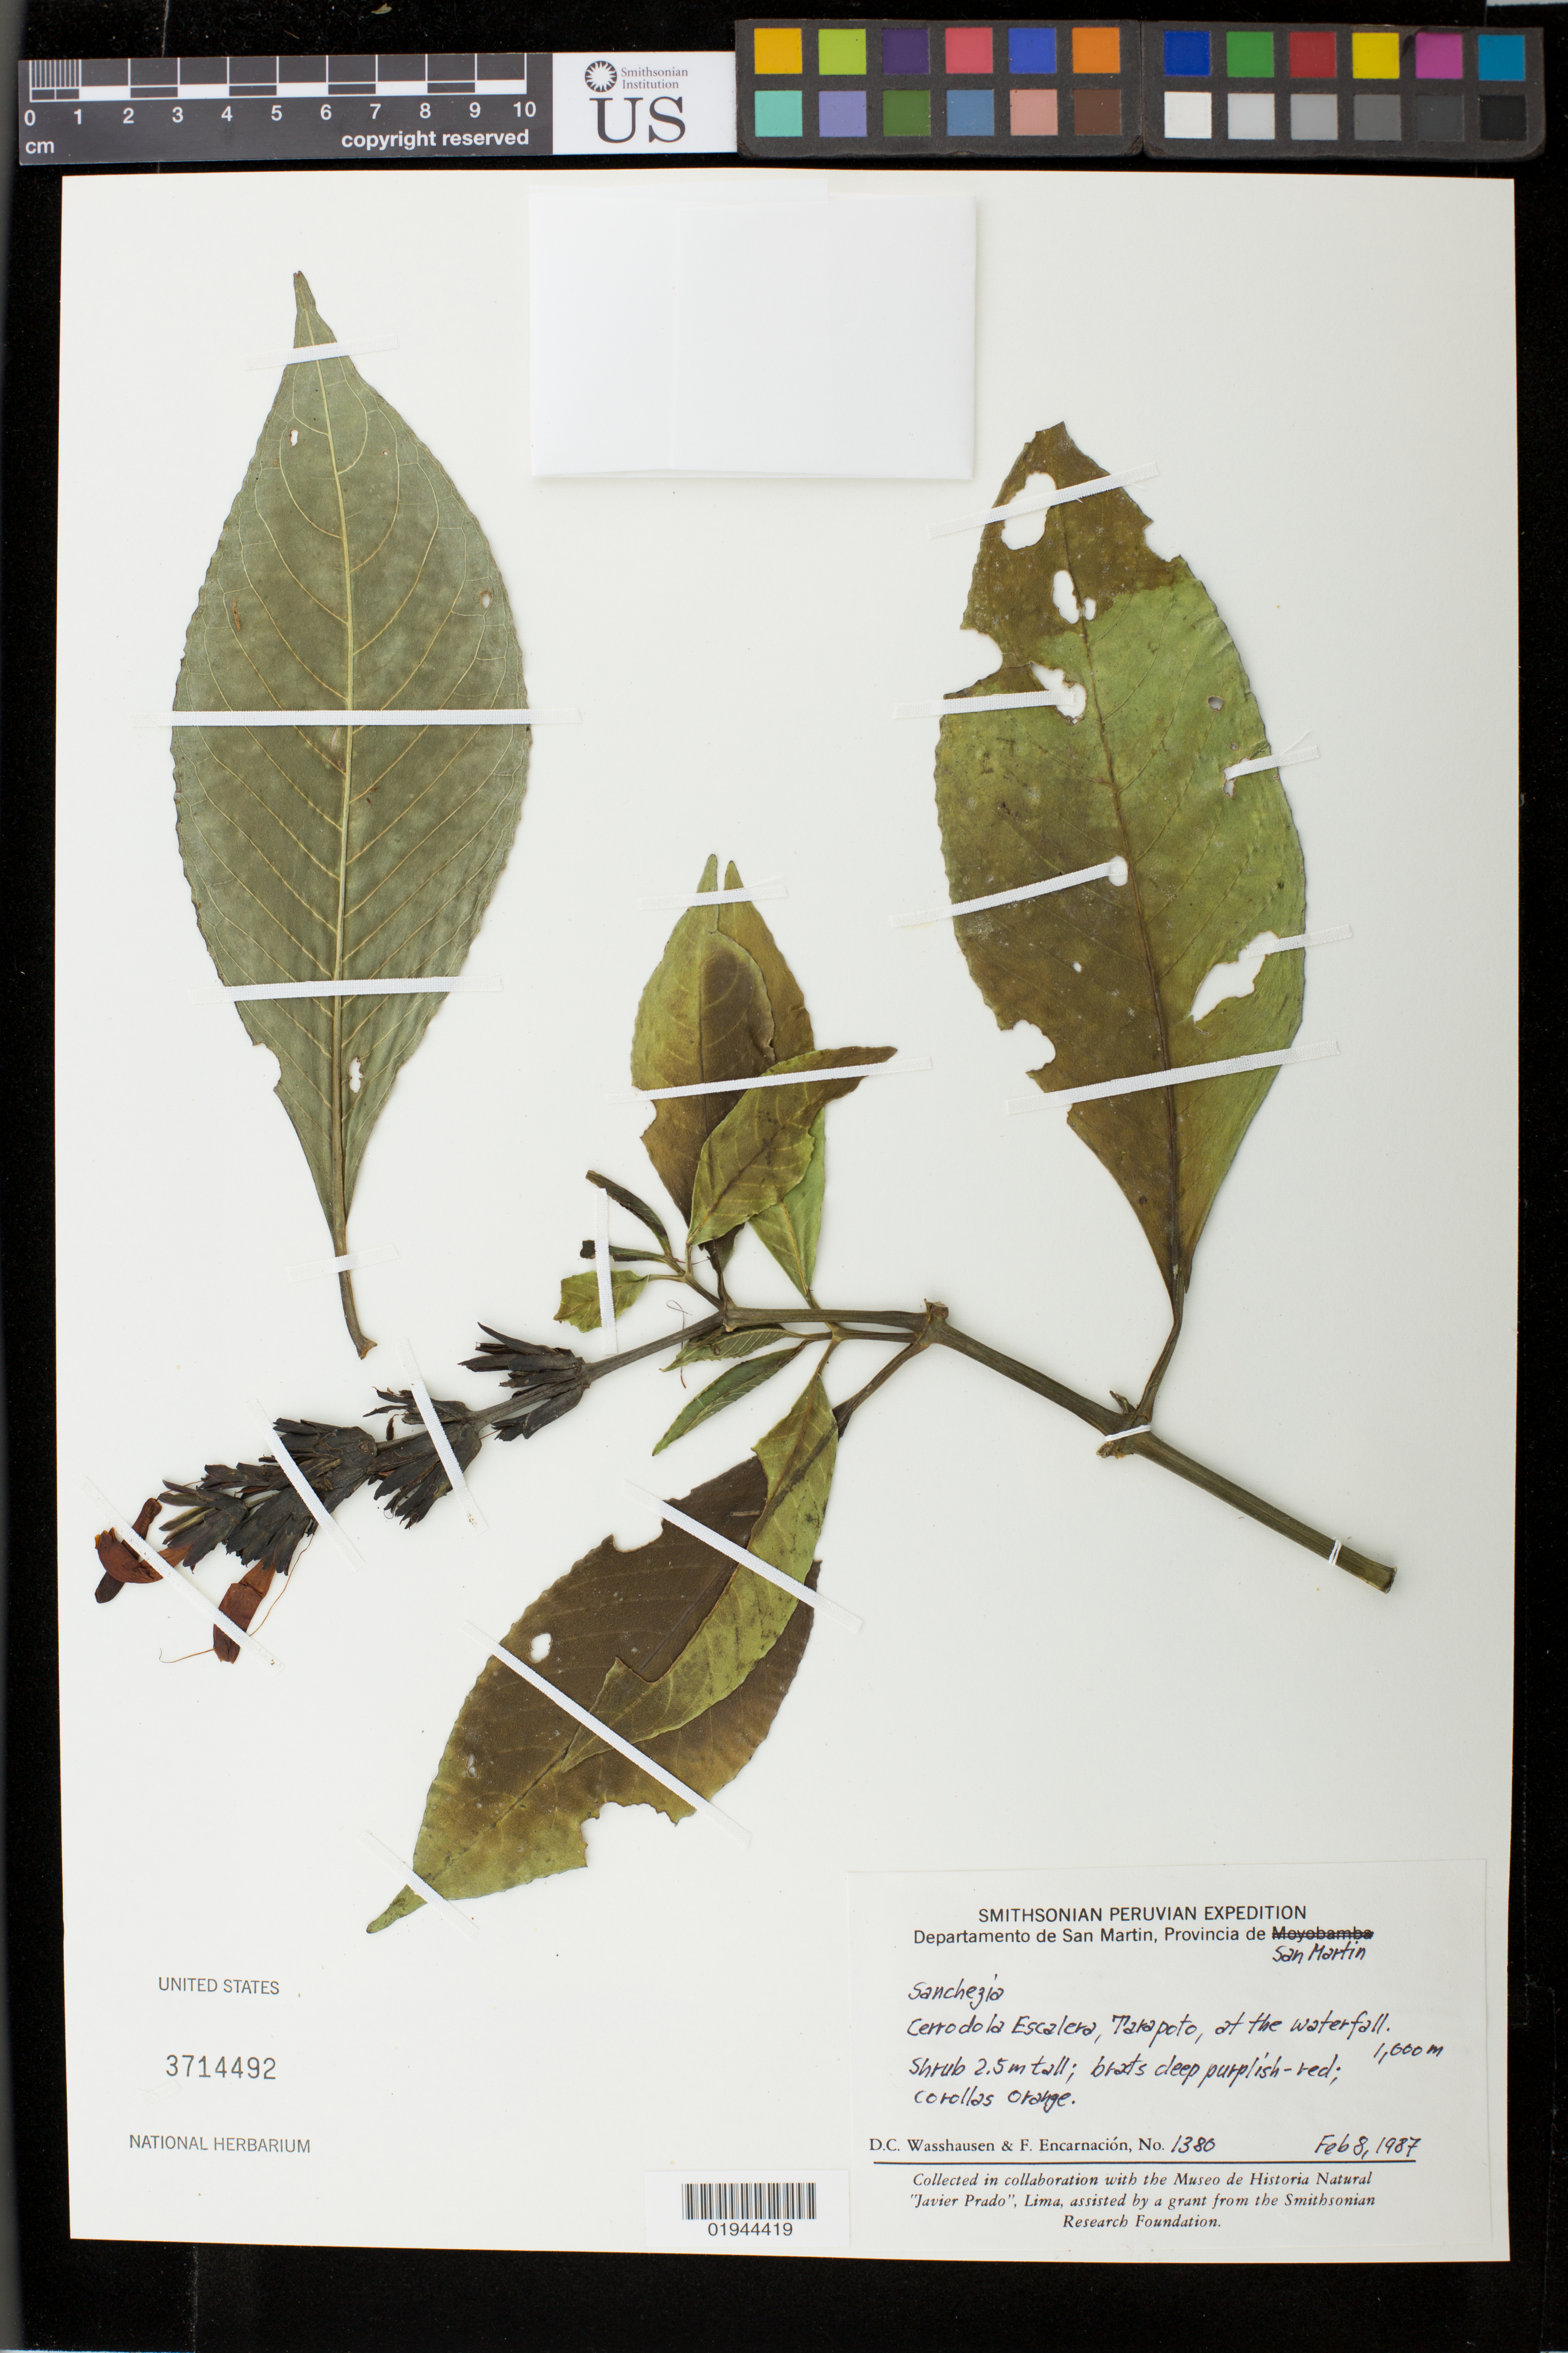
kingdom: Plantae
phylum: Tracheophyta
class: Magnoliopsida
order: Lamiales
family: Acanthaceae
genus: Sanchezia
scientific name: Sanchezia loranthifolia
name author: Lindau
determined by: Azevedo, Igor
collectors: D. C. Wasshausen & F. Encarnación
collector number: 1380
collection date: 1987-02-08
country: Peru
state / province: San Martín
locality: Cerro de la Escalera, Tarapoto, at the waterfall.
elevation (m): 1000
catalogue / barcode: US 3714492